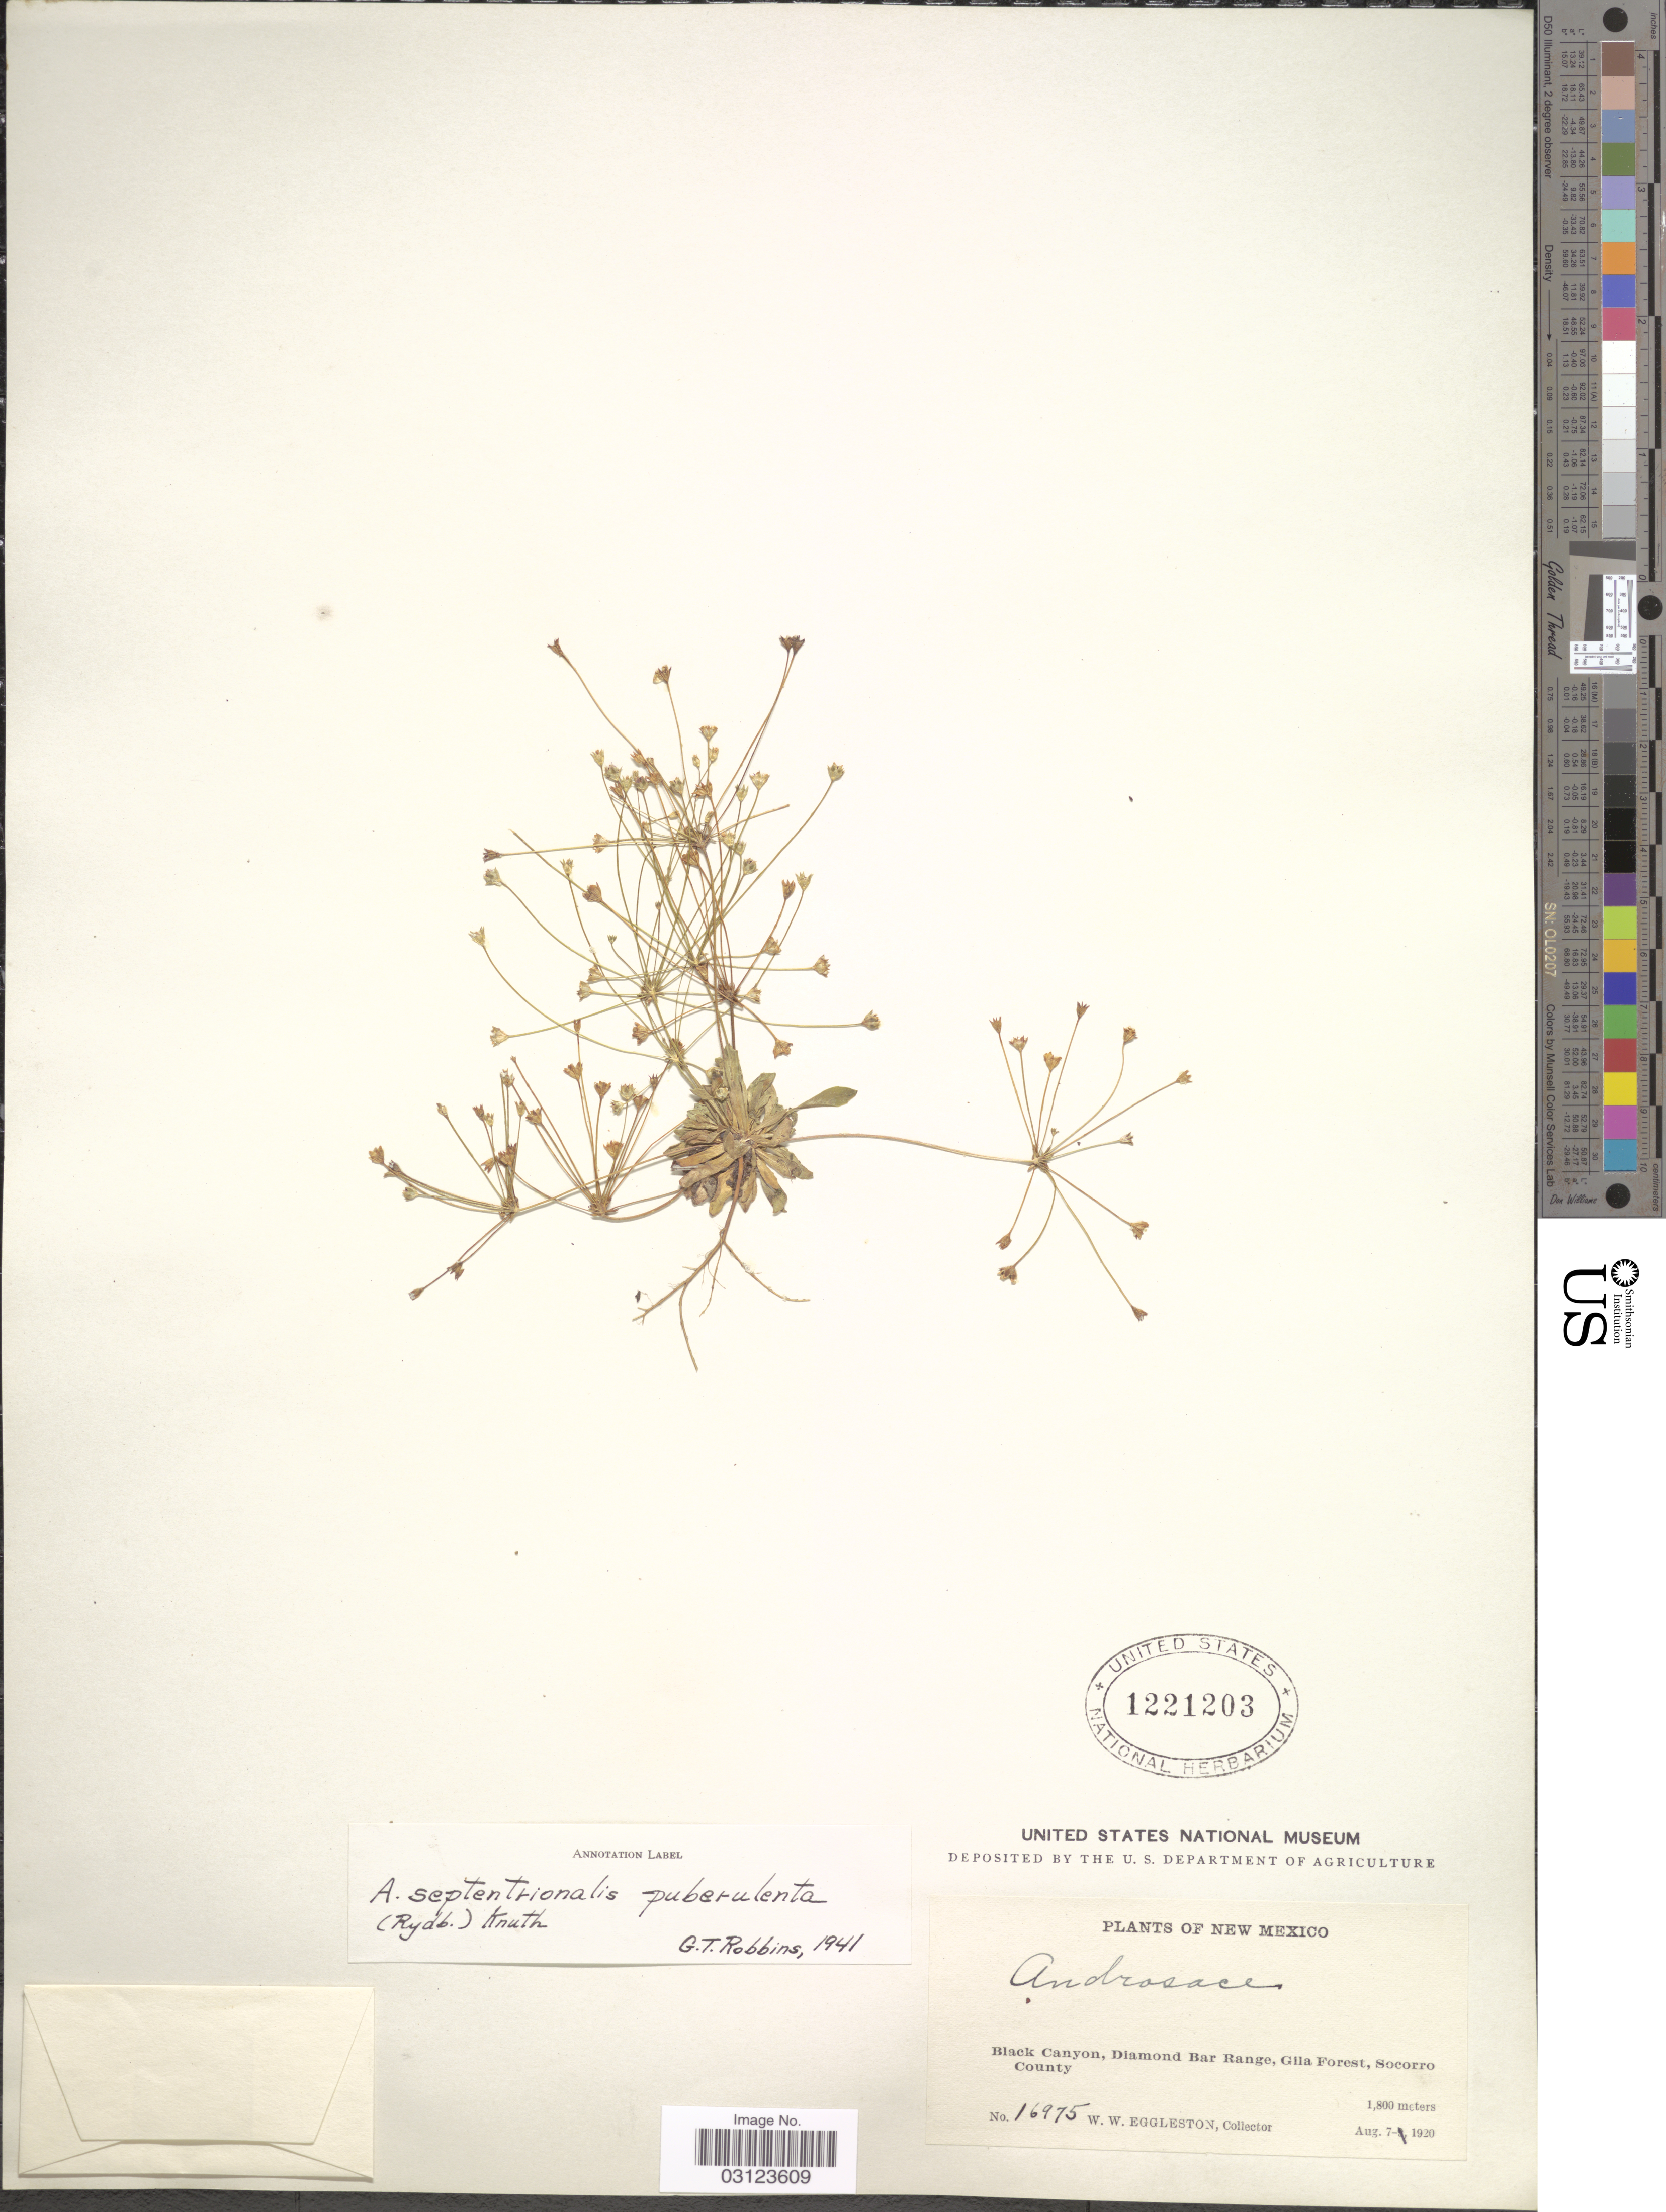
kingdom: Plantae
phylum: Tracheophyta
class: Magnoliopsida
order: Ericales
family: Primulaceae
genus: Androsace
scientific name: Androsace septentrionalis var. puberulenta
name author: (Rydb.) R. Knuth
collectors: W. W. Eggleston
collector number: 16975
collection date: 1920-08-07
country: United States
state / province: New Mexico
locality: Black Canyon, Diamond Bar Range, Gila Forest, Socorro County.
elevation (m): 1800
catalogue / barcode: US 1221203